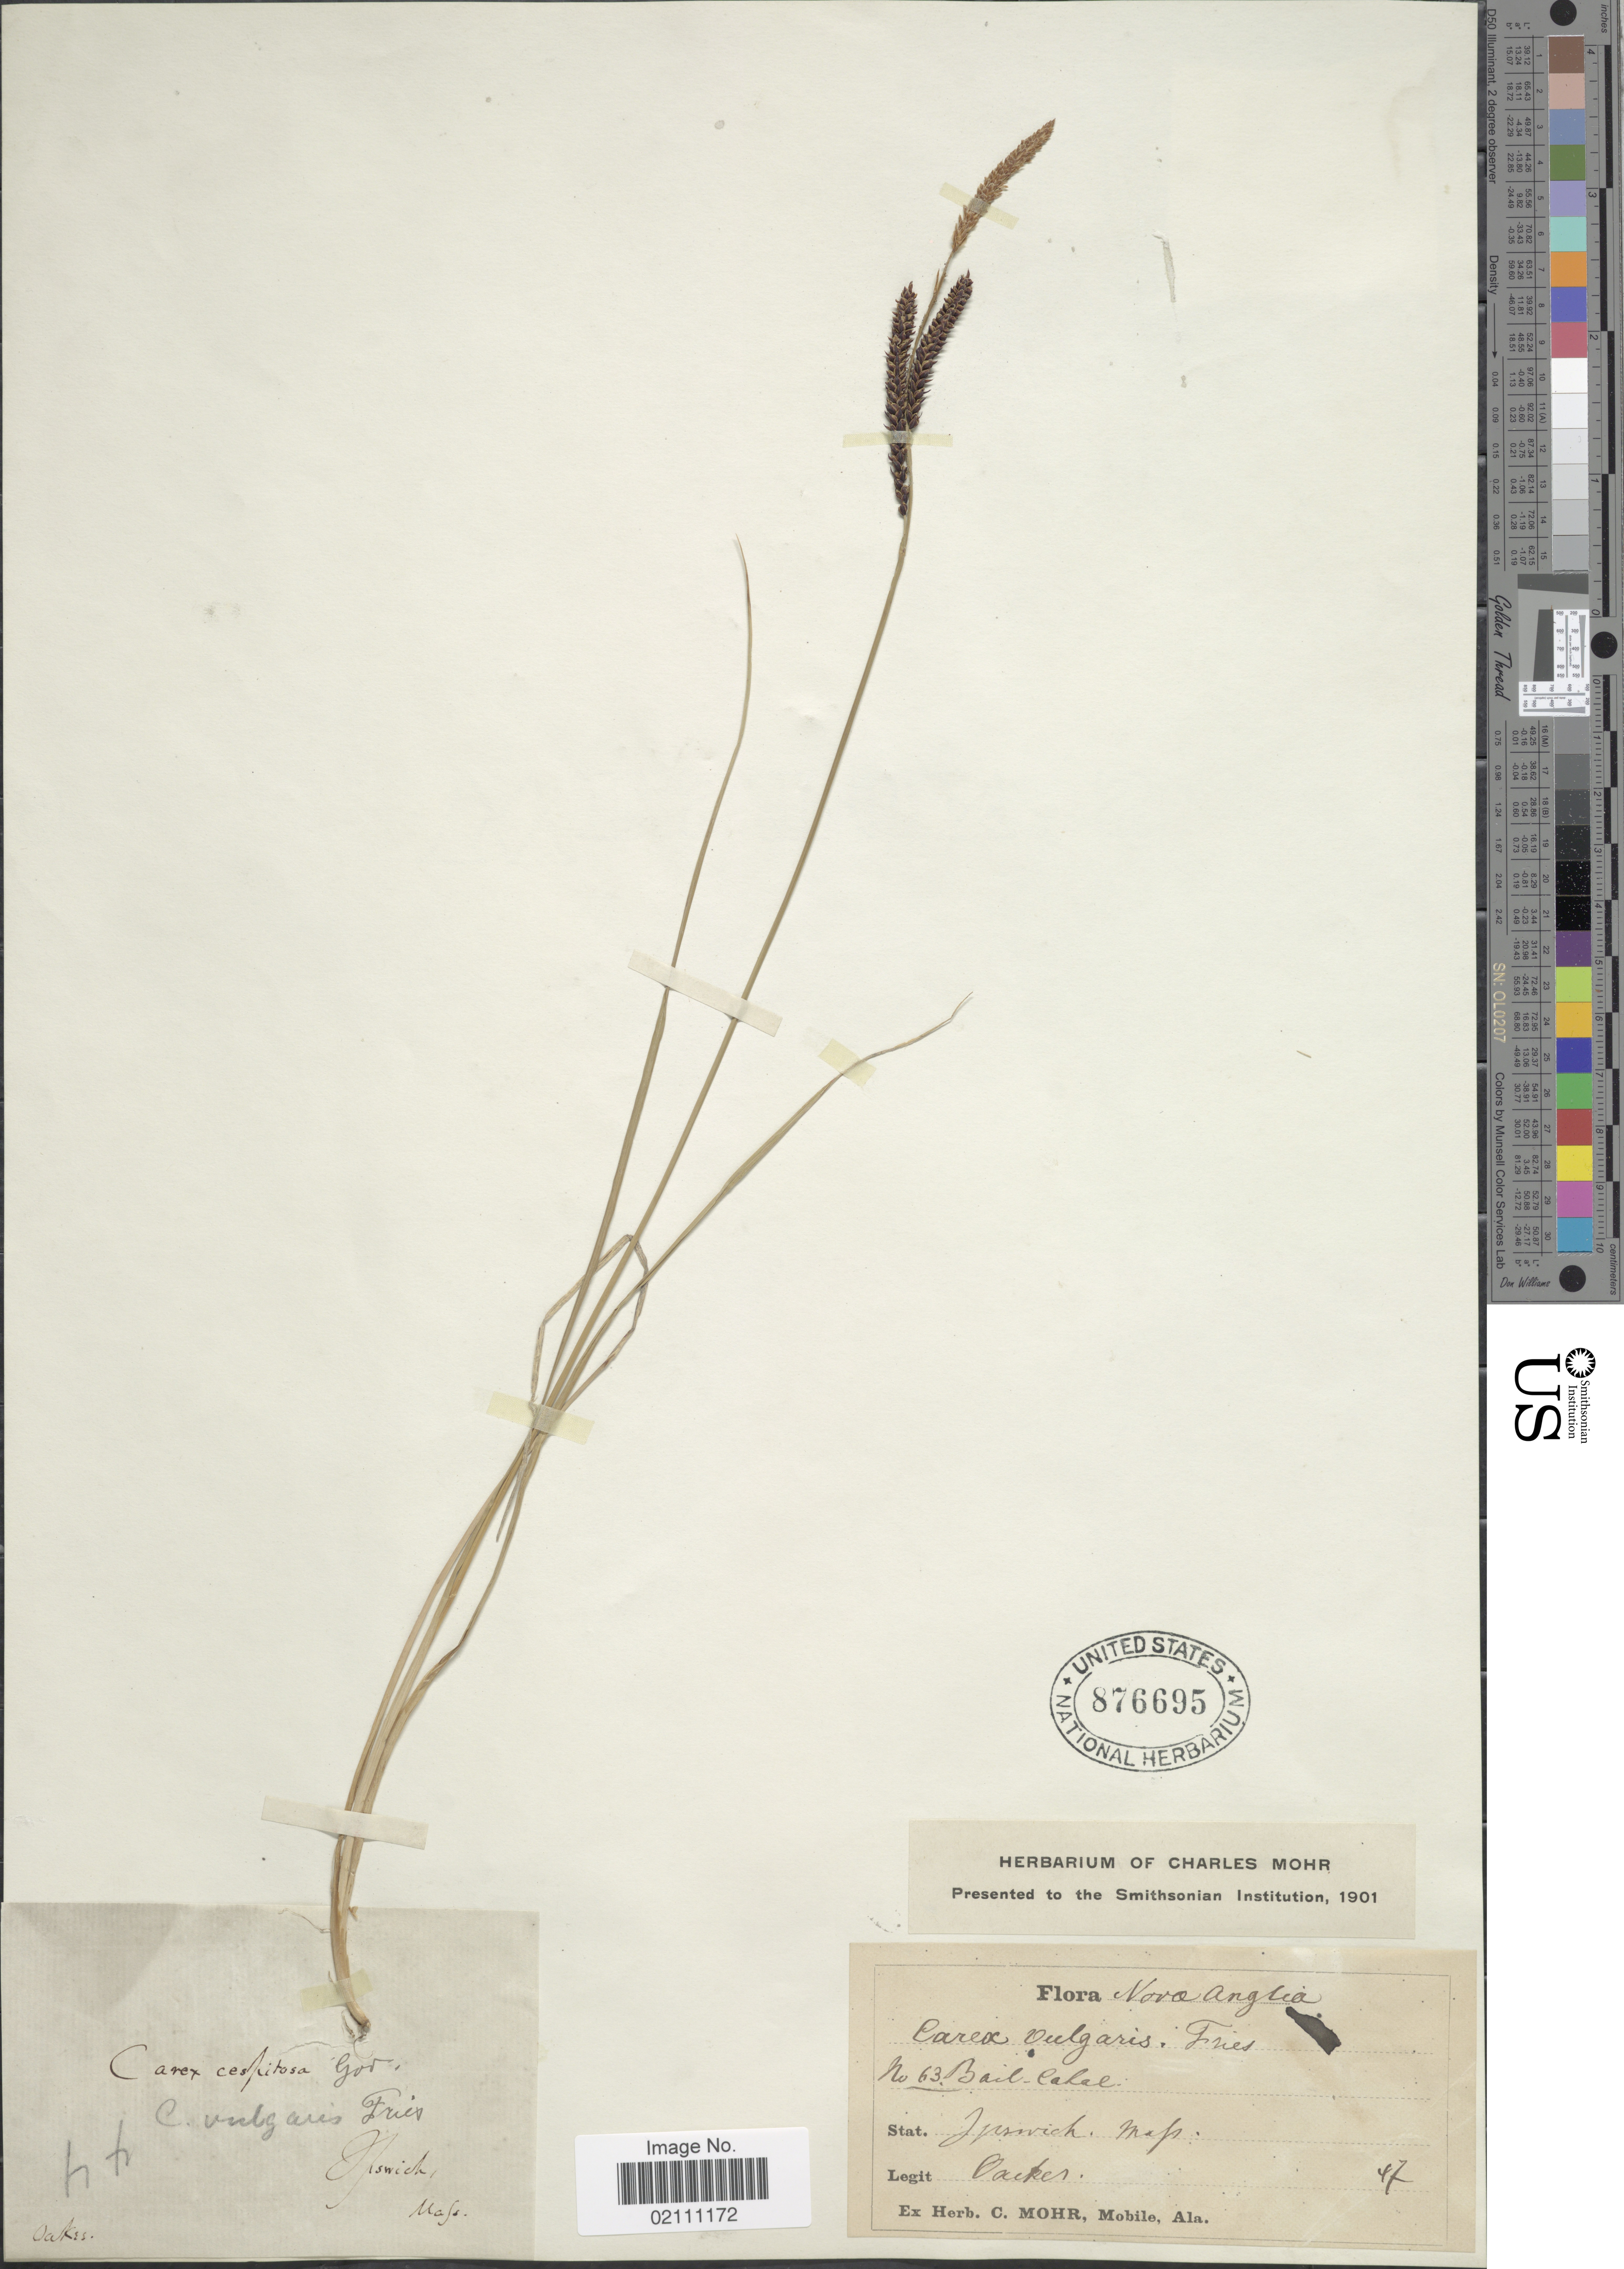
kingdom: Plantae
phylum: Tracheophyta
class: Liliopsida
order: Poales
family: Cyperaceae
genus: Carex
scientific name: Carex nigra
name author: (L.) Reichard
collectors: -. Oakes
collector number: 63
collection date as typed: Transcribed d/m/y: //47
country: United States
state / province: Massachusetts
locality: Ipswich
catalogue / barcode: US 876695